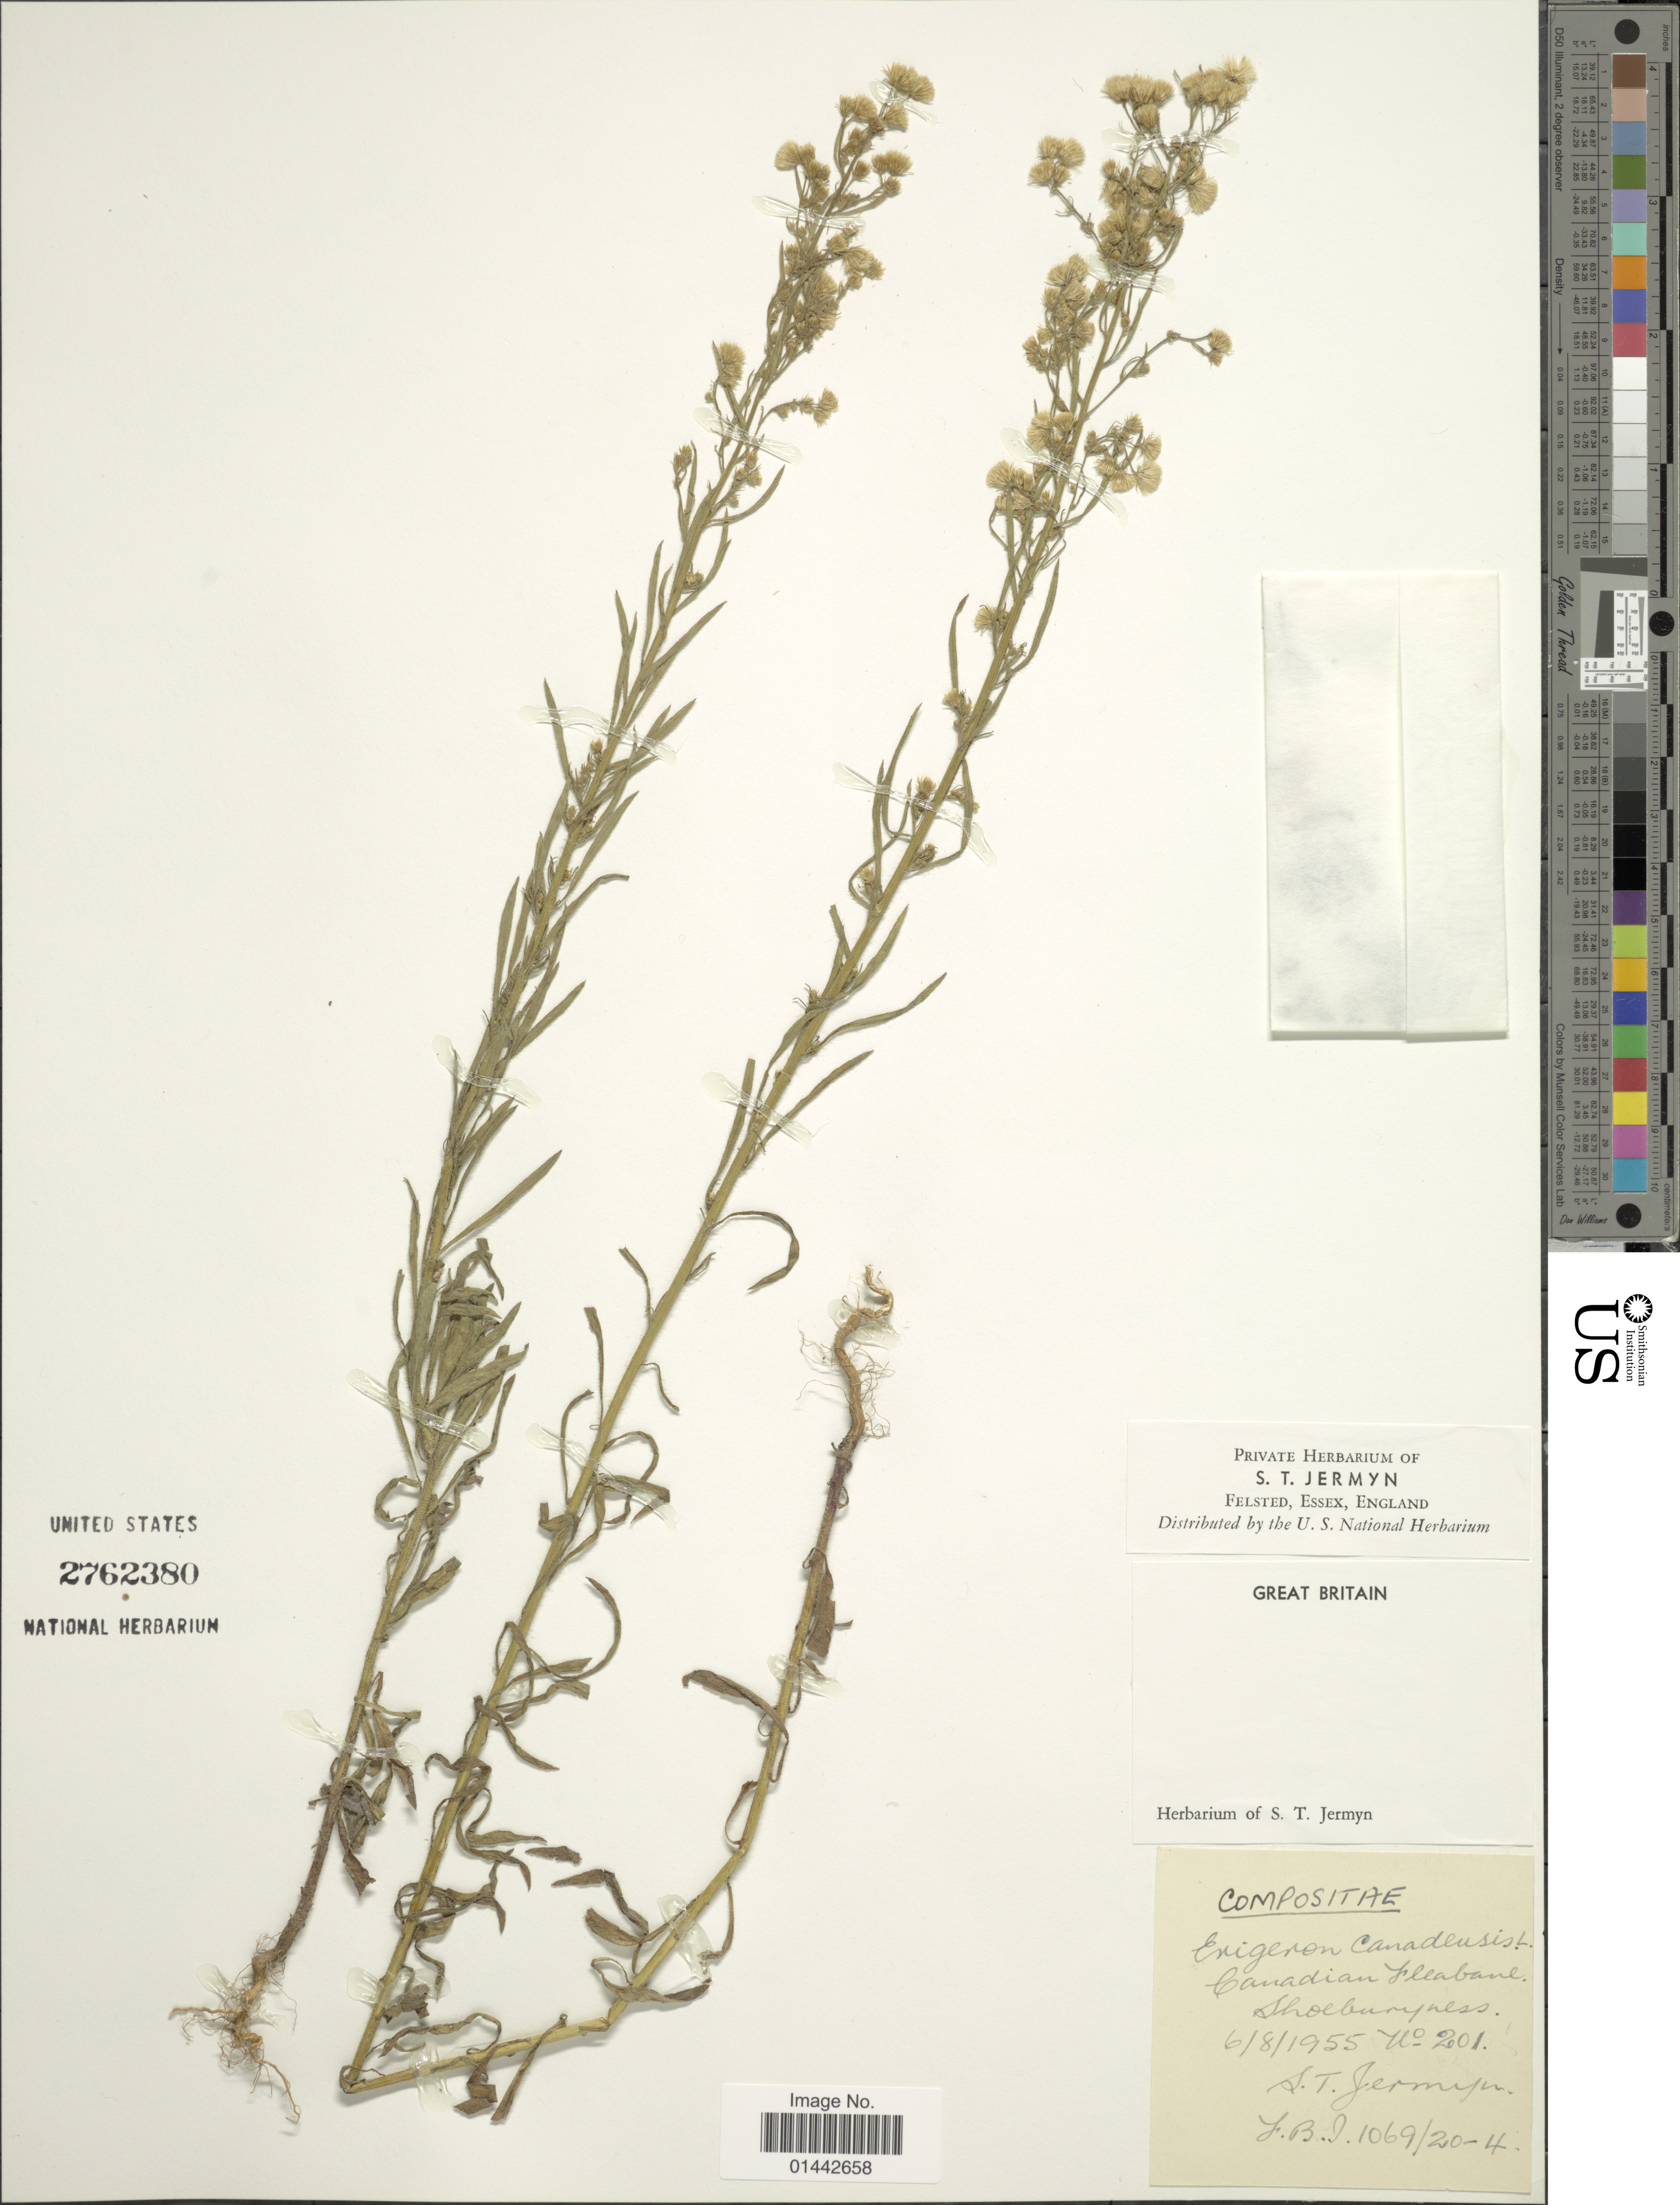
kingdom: Plantae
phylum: Tracheophyta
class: Magnoliopsida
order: Asterales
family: Asteraceae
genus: Erigeron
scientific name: Erigeron canadensis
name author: L.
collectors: S. Jermyn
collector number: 201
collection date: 1955-08-06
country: United Kingdom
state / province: England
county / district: Essex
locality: Shoeburyness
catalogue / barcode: US 2762380